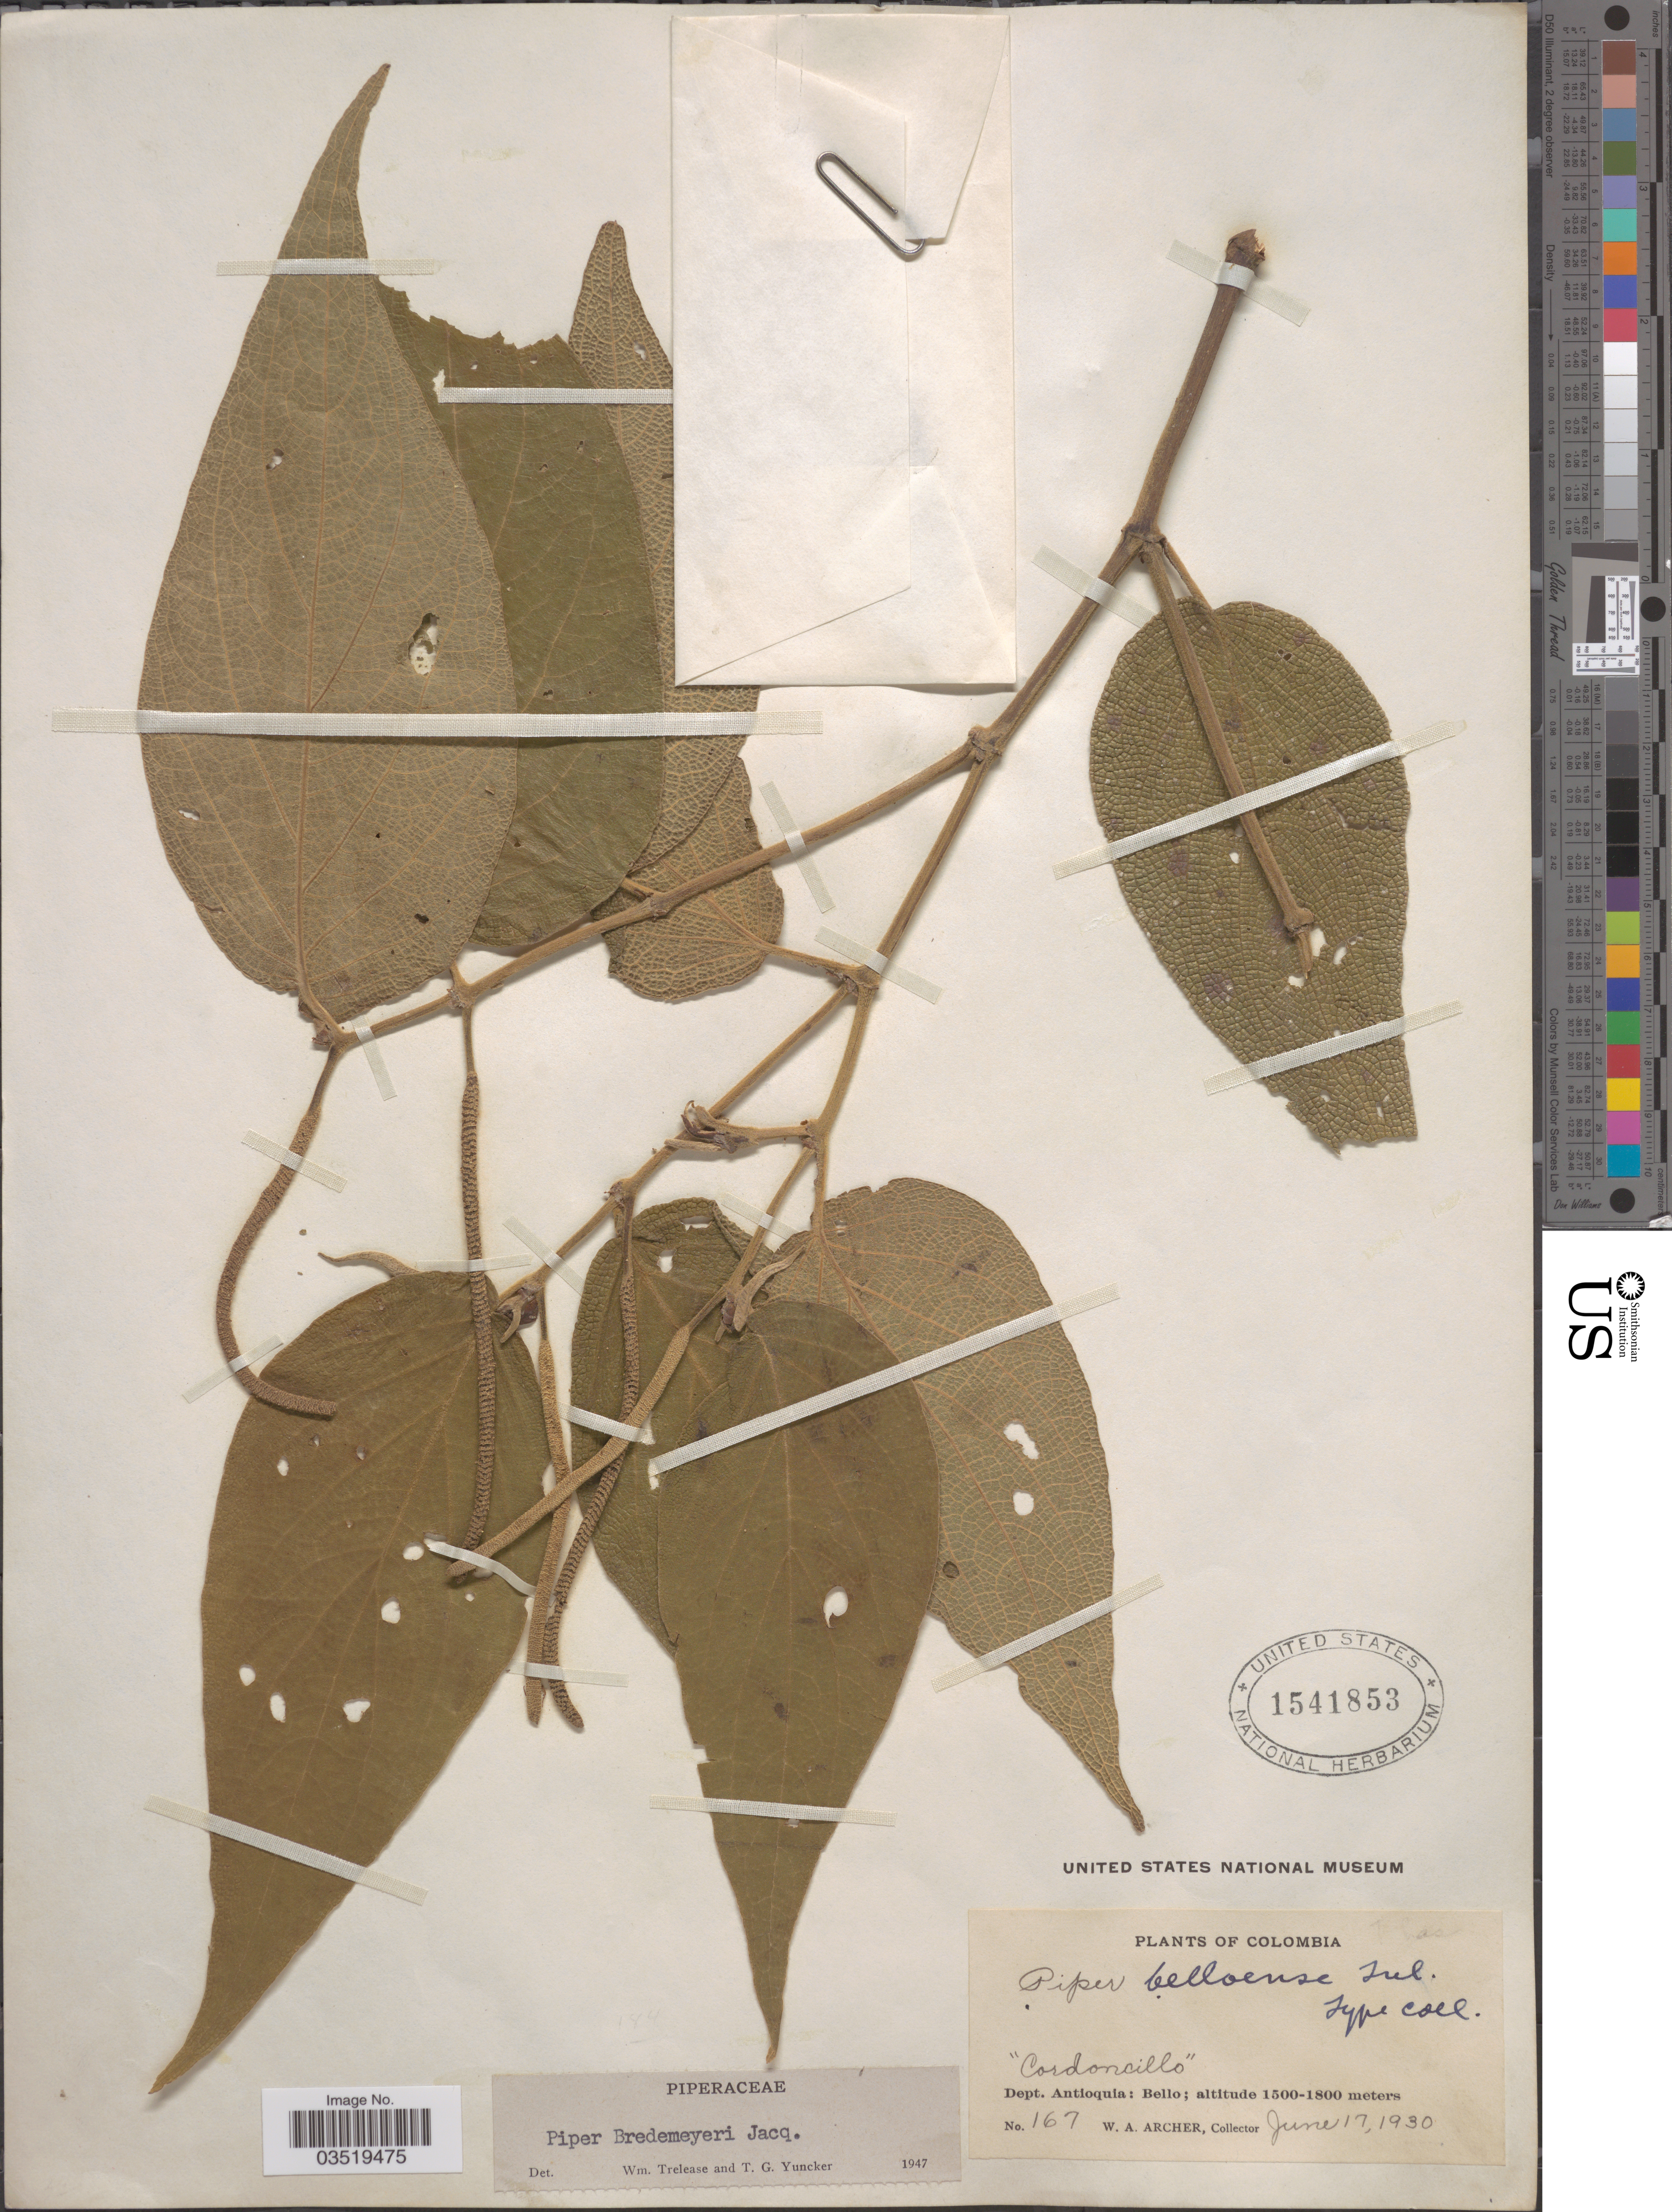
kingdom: Plantae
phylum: Tracheophyta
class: Magnoliopsida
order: Piperales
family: Piperaceae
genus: Piper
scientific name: Piper bredemeyeri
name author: J. Jacq.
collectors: W. Archer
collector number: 167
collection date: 1930-06-17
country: Colombia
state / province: Antioquia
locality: Dept. Antioquia: Bello.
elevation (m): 1500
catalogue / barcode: US 1541853